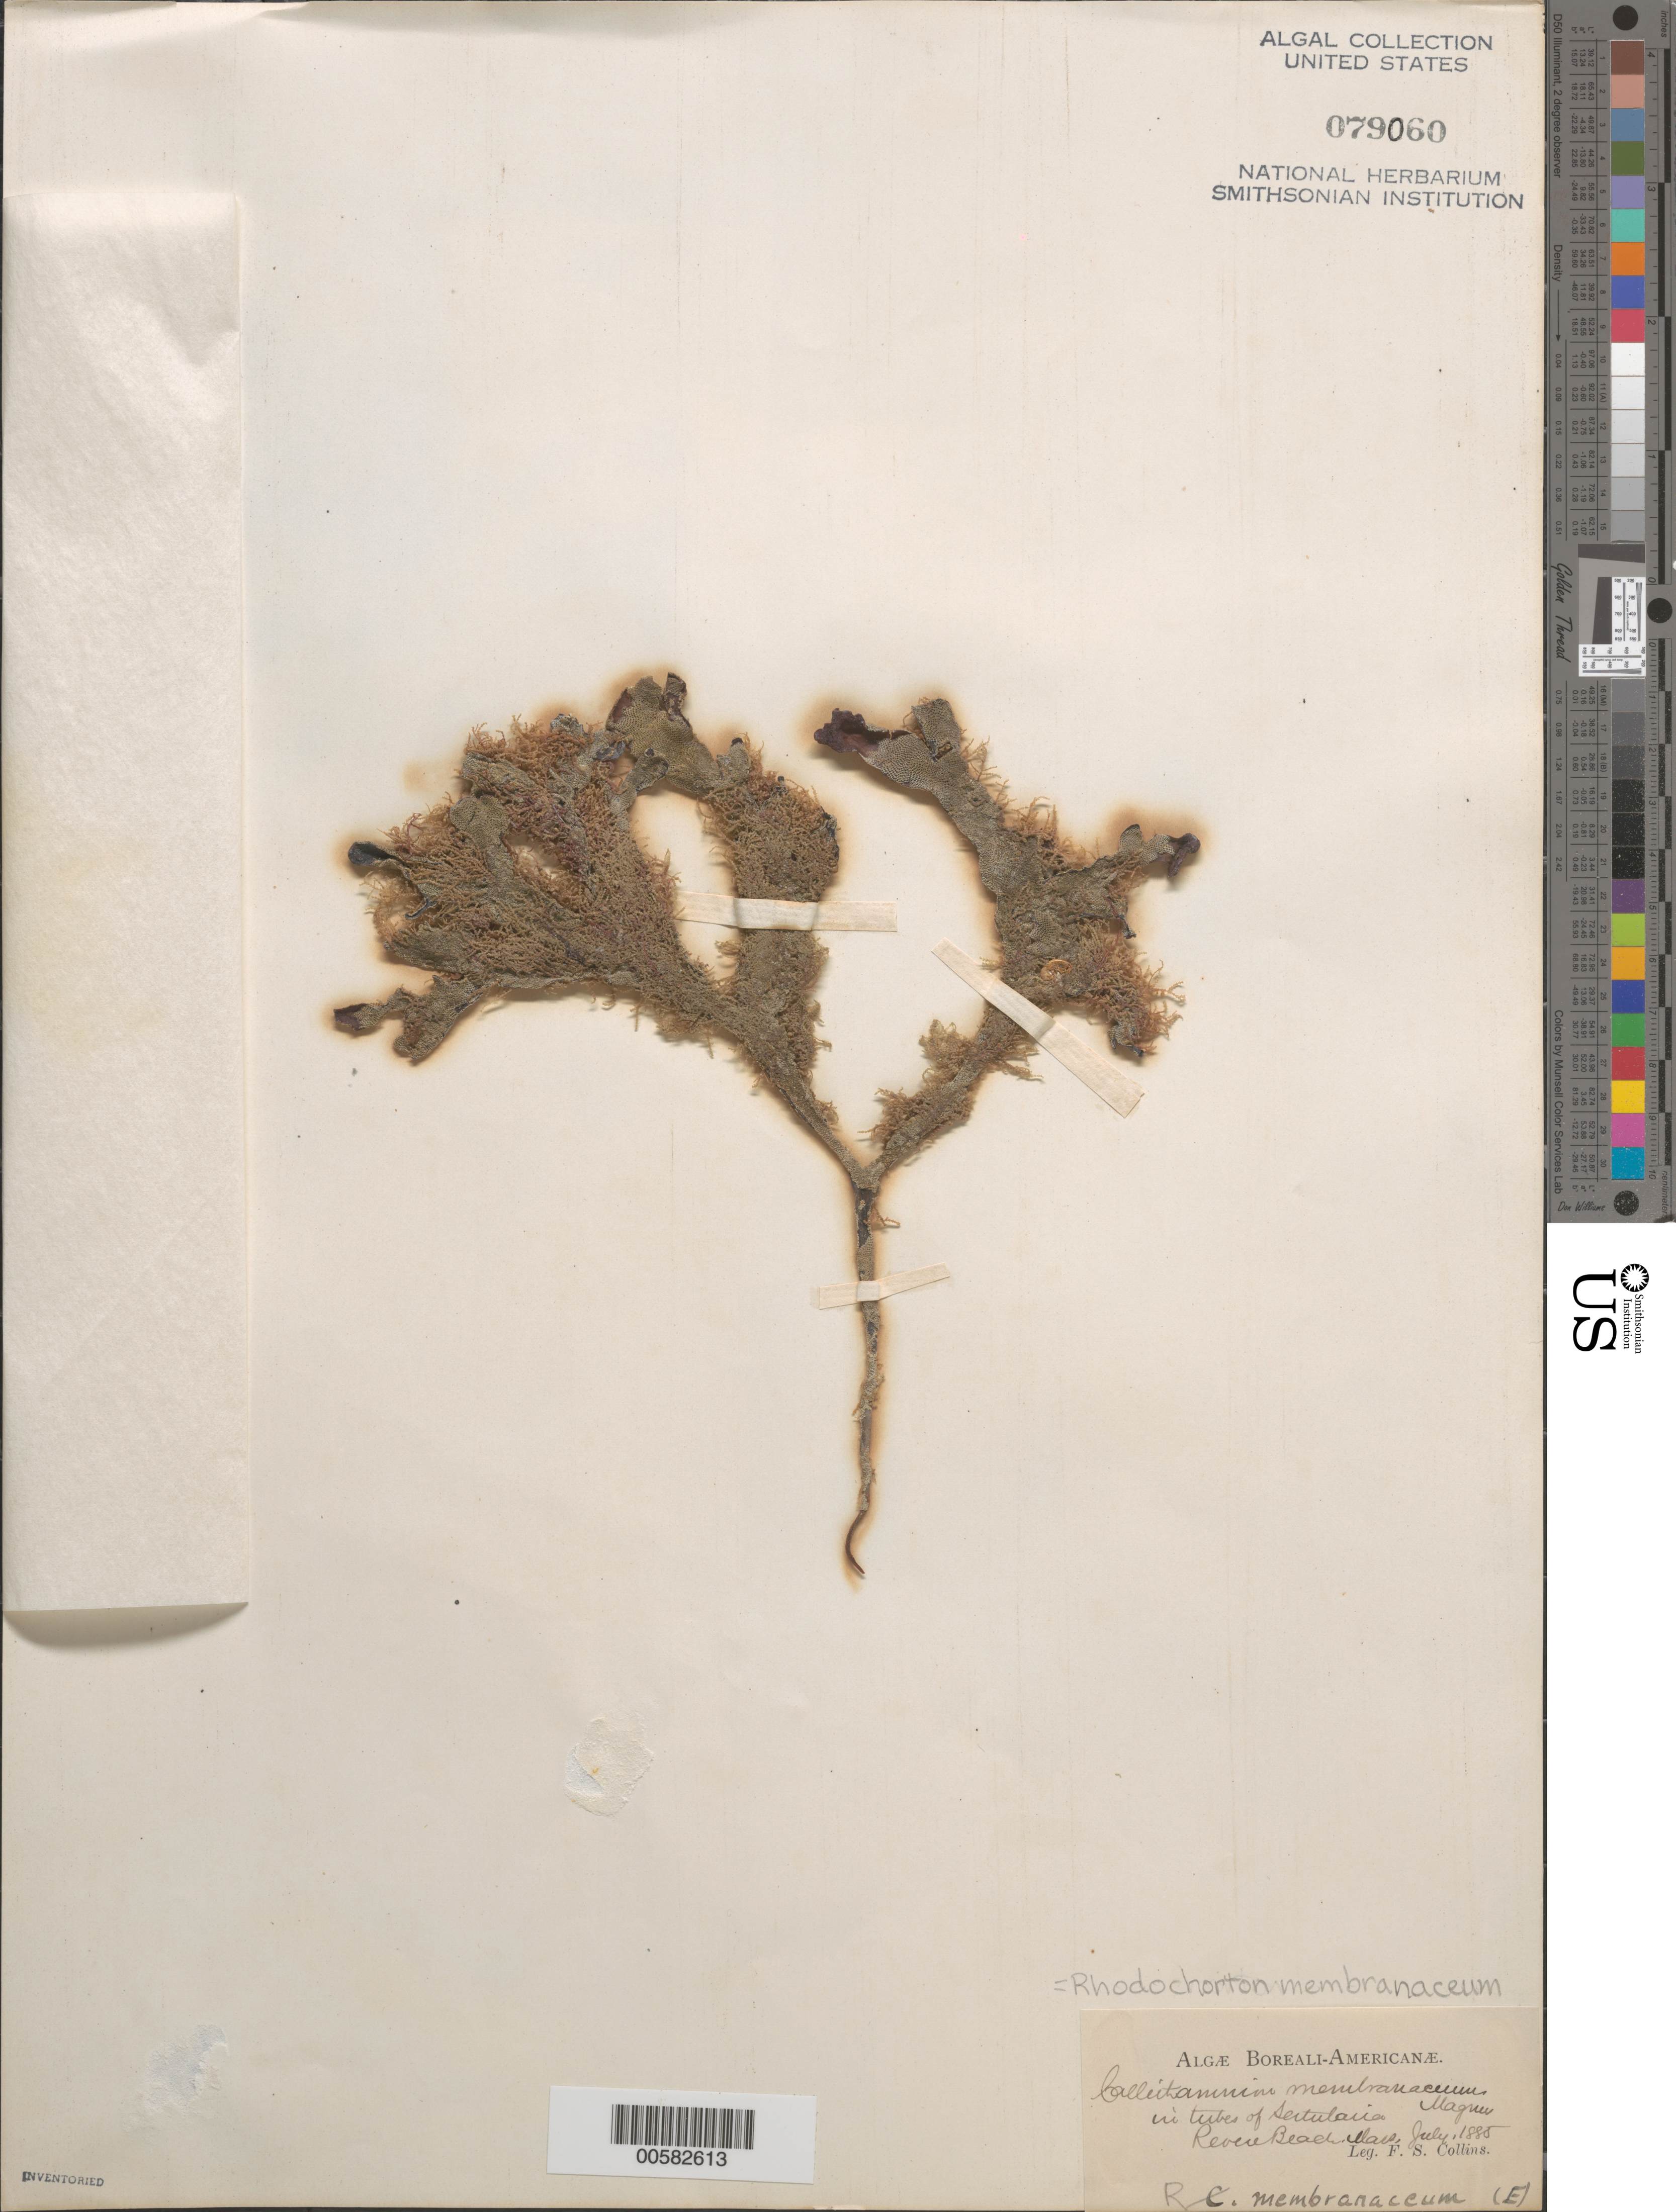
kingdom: Plantae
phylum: Rhodophyta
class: Florideophyceae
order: Palmariales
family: Meiodiscaceae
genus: Rubrointrusa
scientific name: Rubrointrusa membranacea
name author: (Magnus) S.L. Clayden & G.W. Saunders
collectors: F. Collins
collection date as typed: Jul 1885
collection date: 1885-07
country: United States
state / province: Massachusetts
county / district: Suffolk County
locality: Revere Beach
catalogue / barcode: US 79060